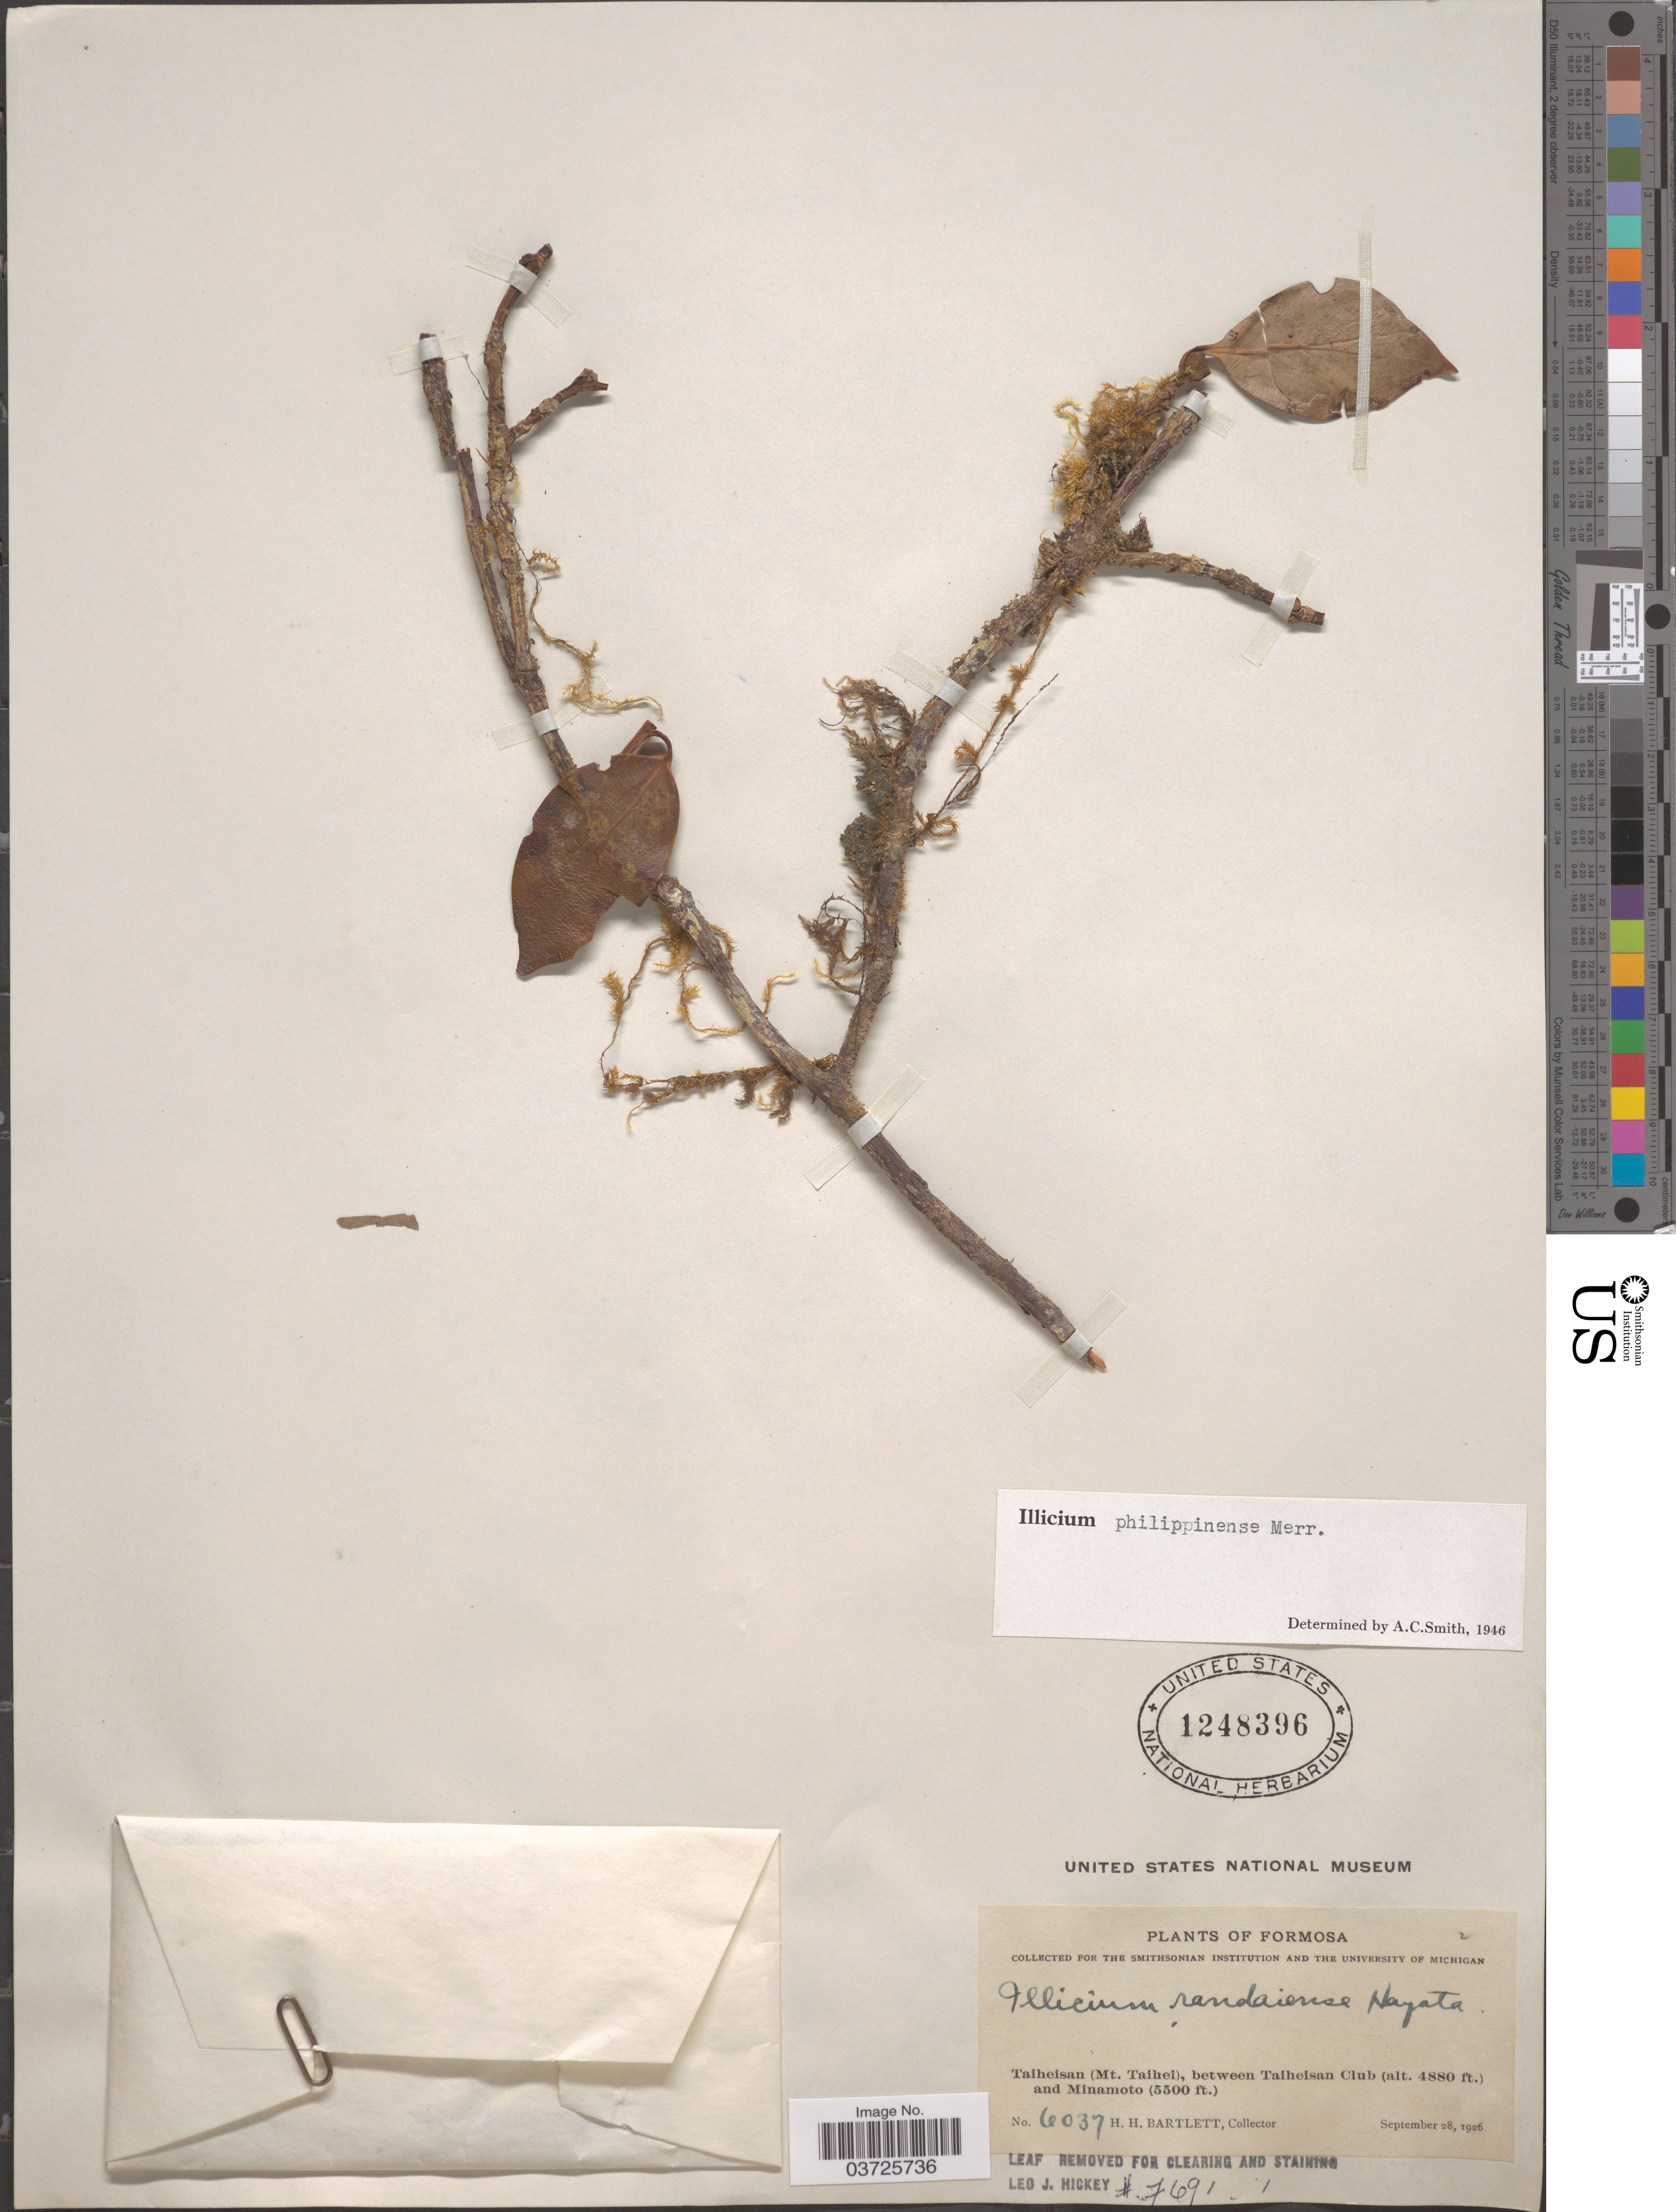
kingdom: Plantae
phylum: Tracheophyta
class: Magnoliopsida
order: Austrobaileyales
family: Schisandraceae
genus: Illicium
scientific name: Illicium anisatum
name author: L.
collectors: H. H. Bartlett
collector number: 6037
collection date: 1926-09-28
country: Taiwan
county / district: Yilan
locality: Formosa. Taiheisan (Mt. Taihei), between Taiheisan Club and Minamoto.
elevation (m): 1487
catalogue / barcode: US 1248396